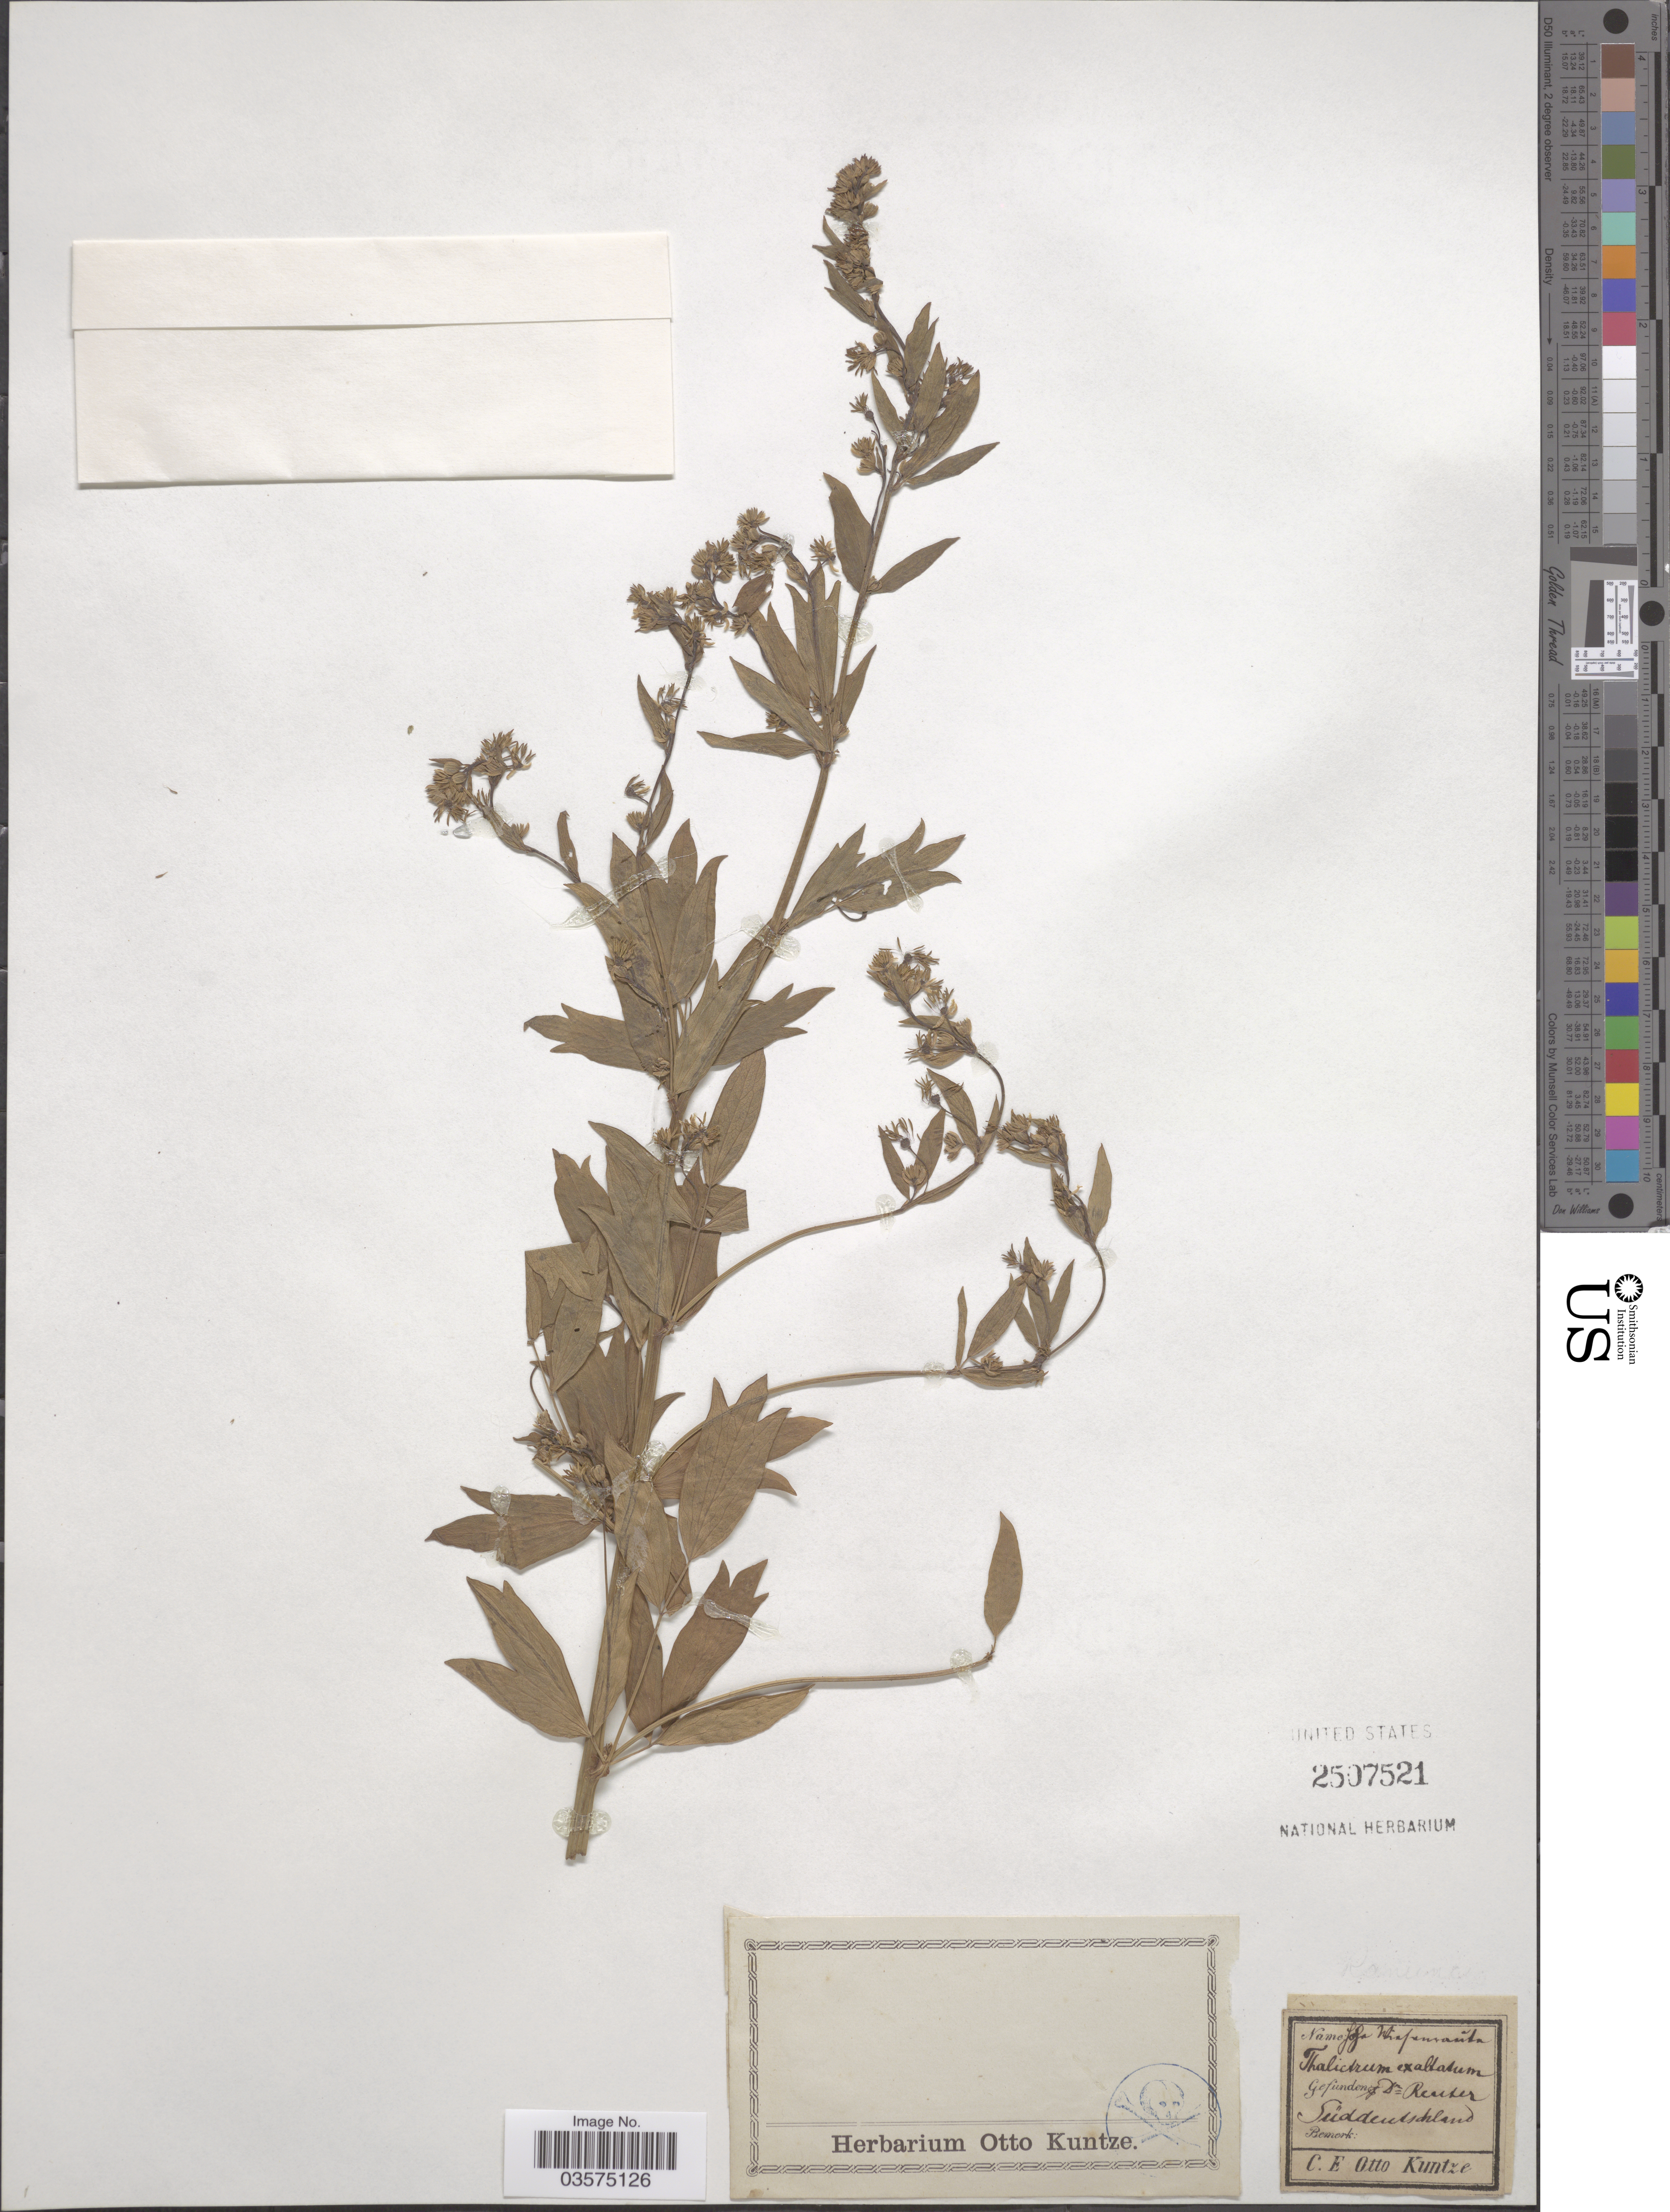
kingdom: Plantae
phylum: Tracheophyta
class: Magnoliopsida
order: Ranunculales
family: Ranunculaceae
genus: Thalictrum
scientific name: Thalictrum exaltatum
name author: Gaudin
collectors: -. Reuter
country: Germany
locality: Süddeutschland.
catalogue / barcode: US 2507521